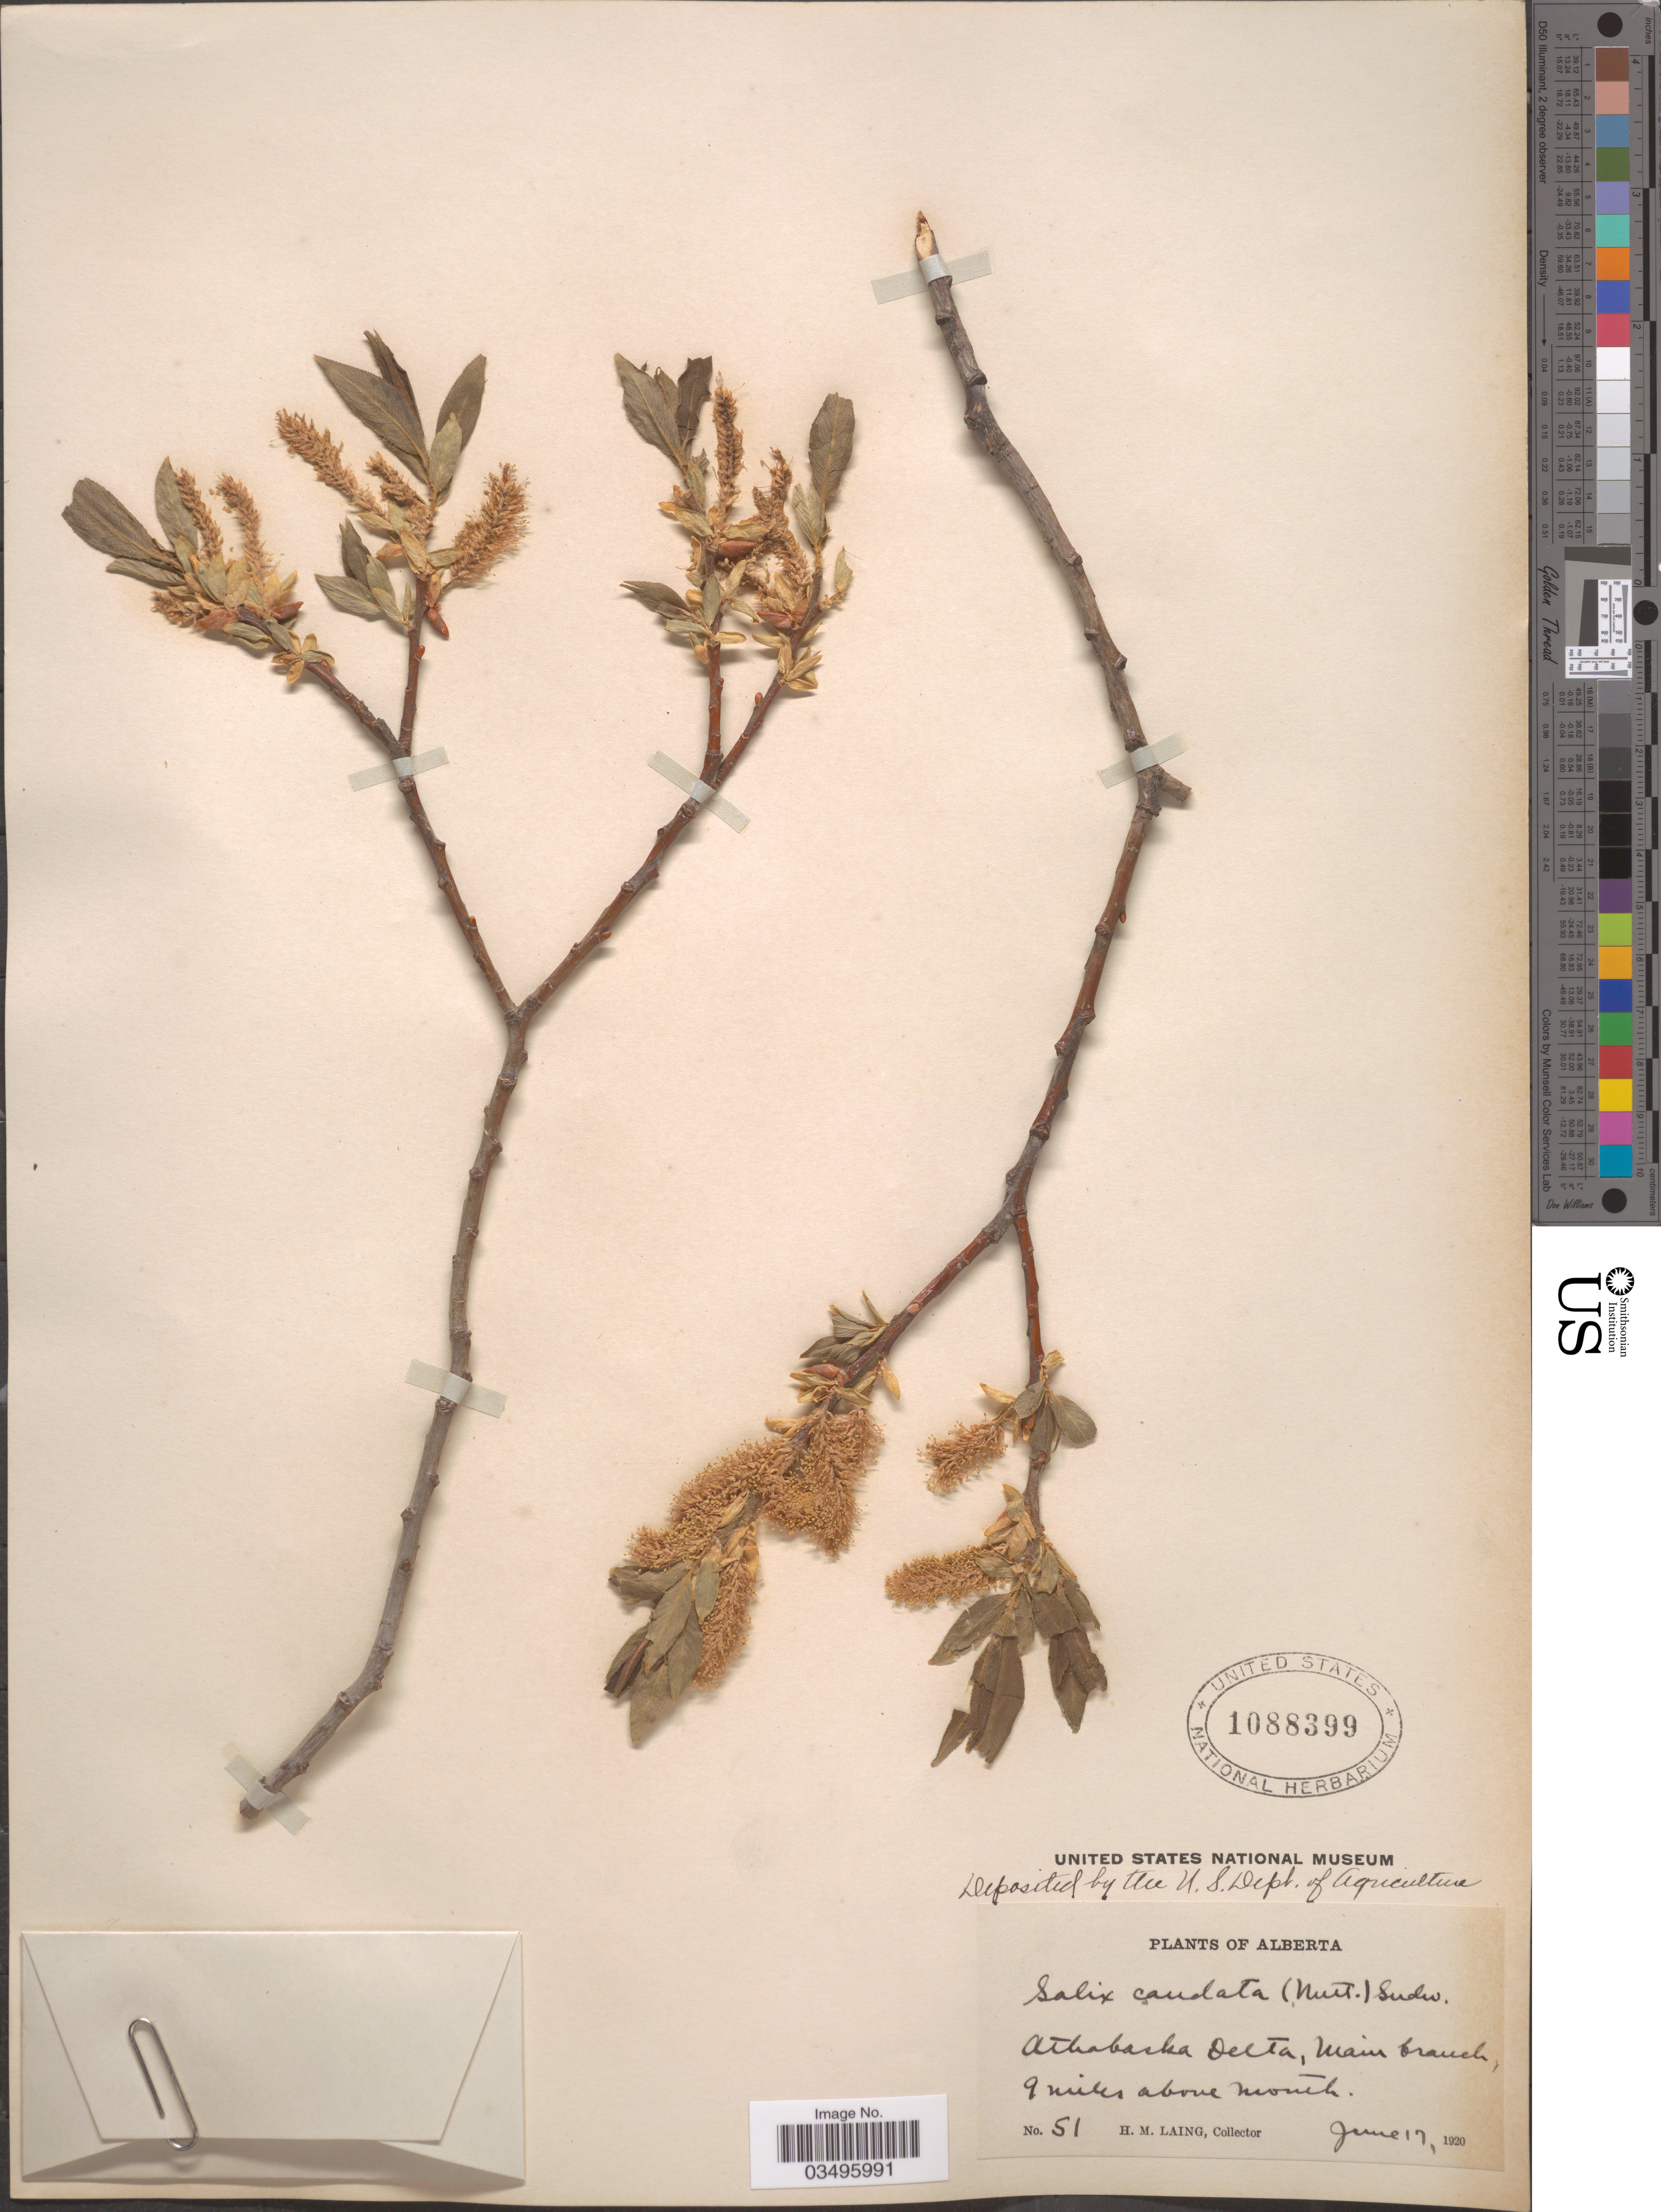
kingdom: Plantae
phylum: Tracheophyta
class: Magnoliopsida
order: Malpighiales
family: Salicaceae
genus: Salix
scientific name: Salix caudata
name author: A. Heller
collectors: H. Laing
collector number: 51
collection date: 1920-06-17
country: Canada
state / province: Alberta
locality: Athabaska Delta, Main branch, 9 miles above mouth.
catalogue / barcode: US 1088399